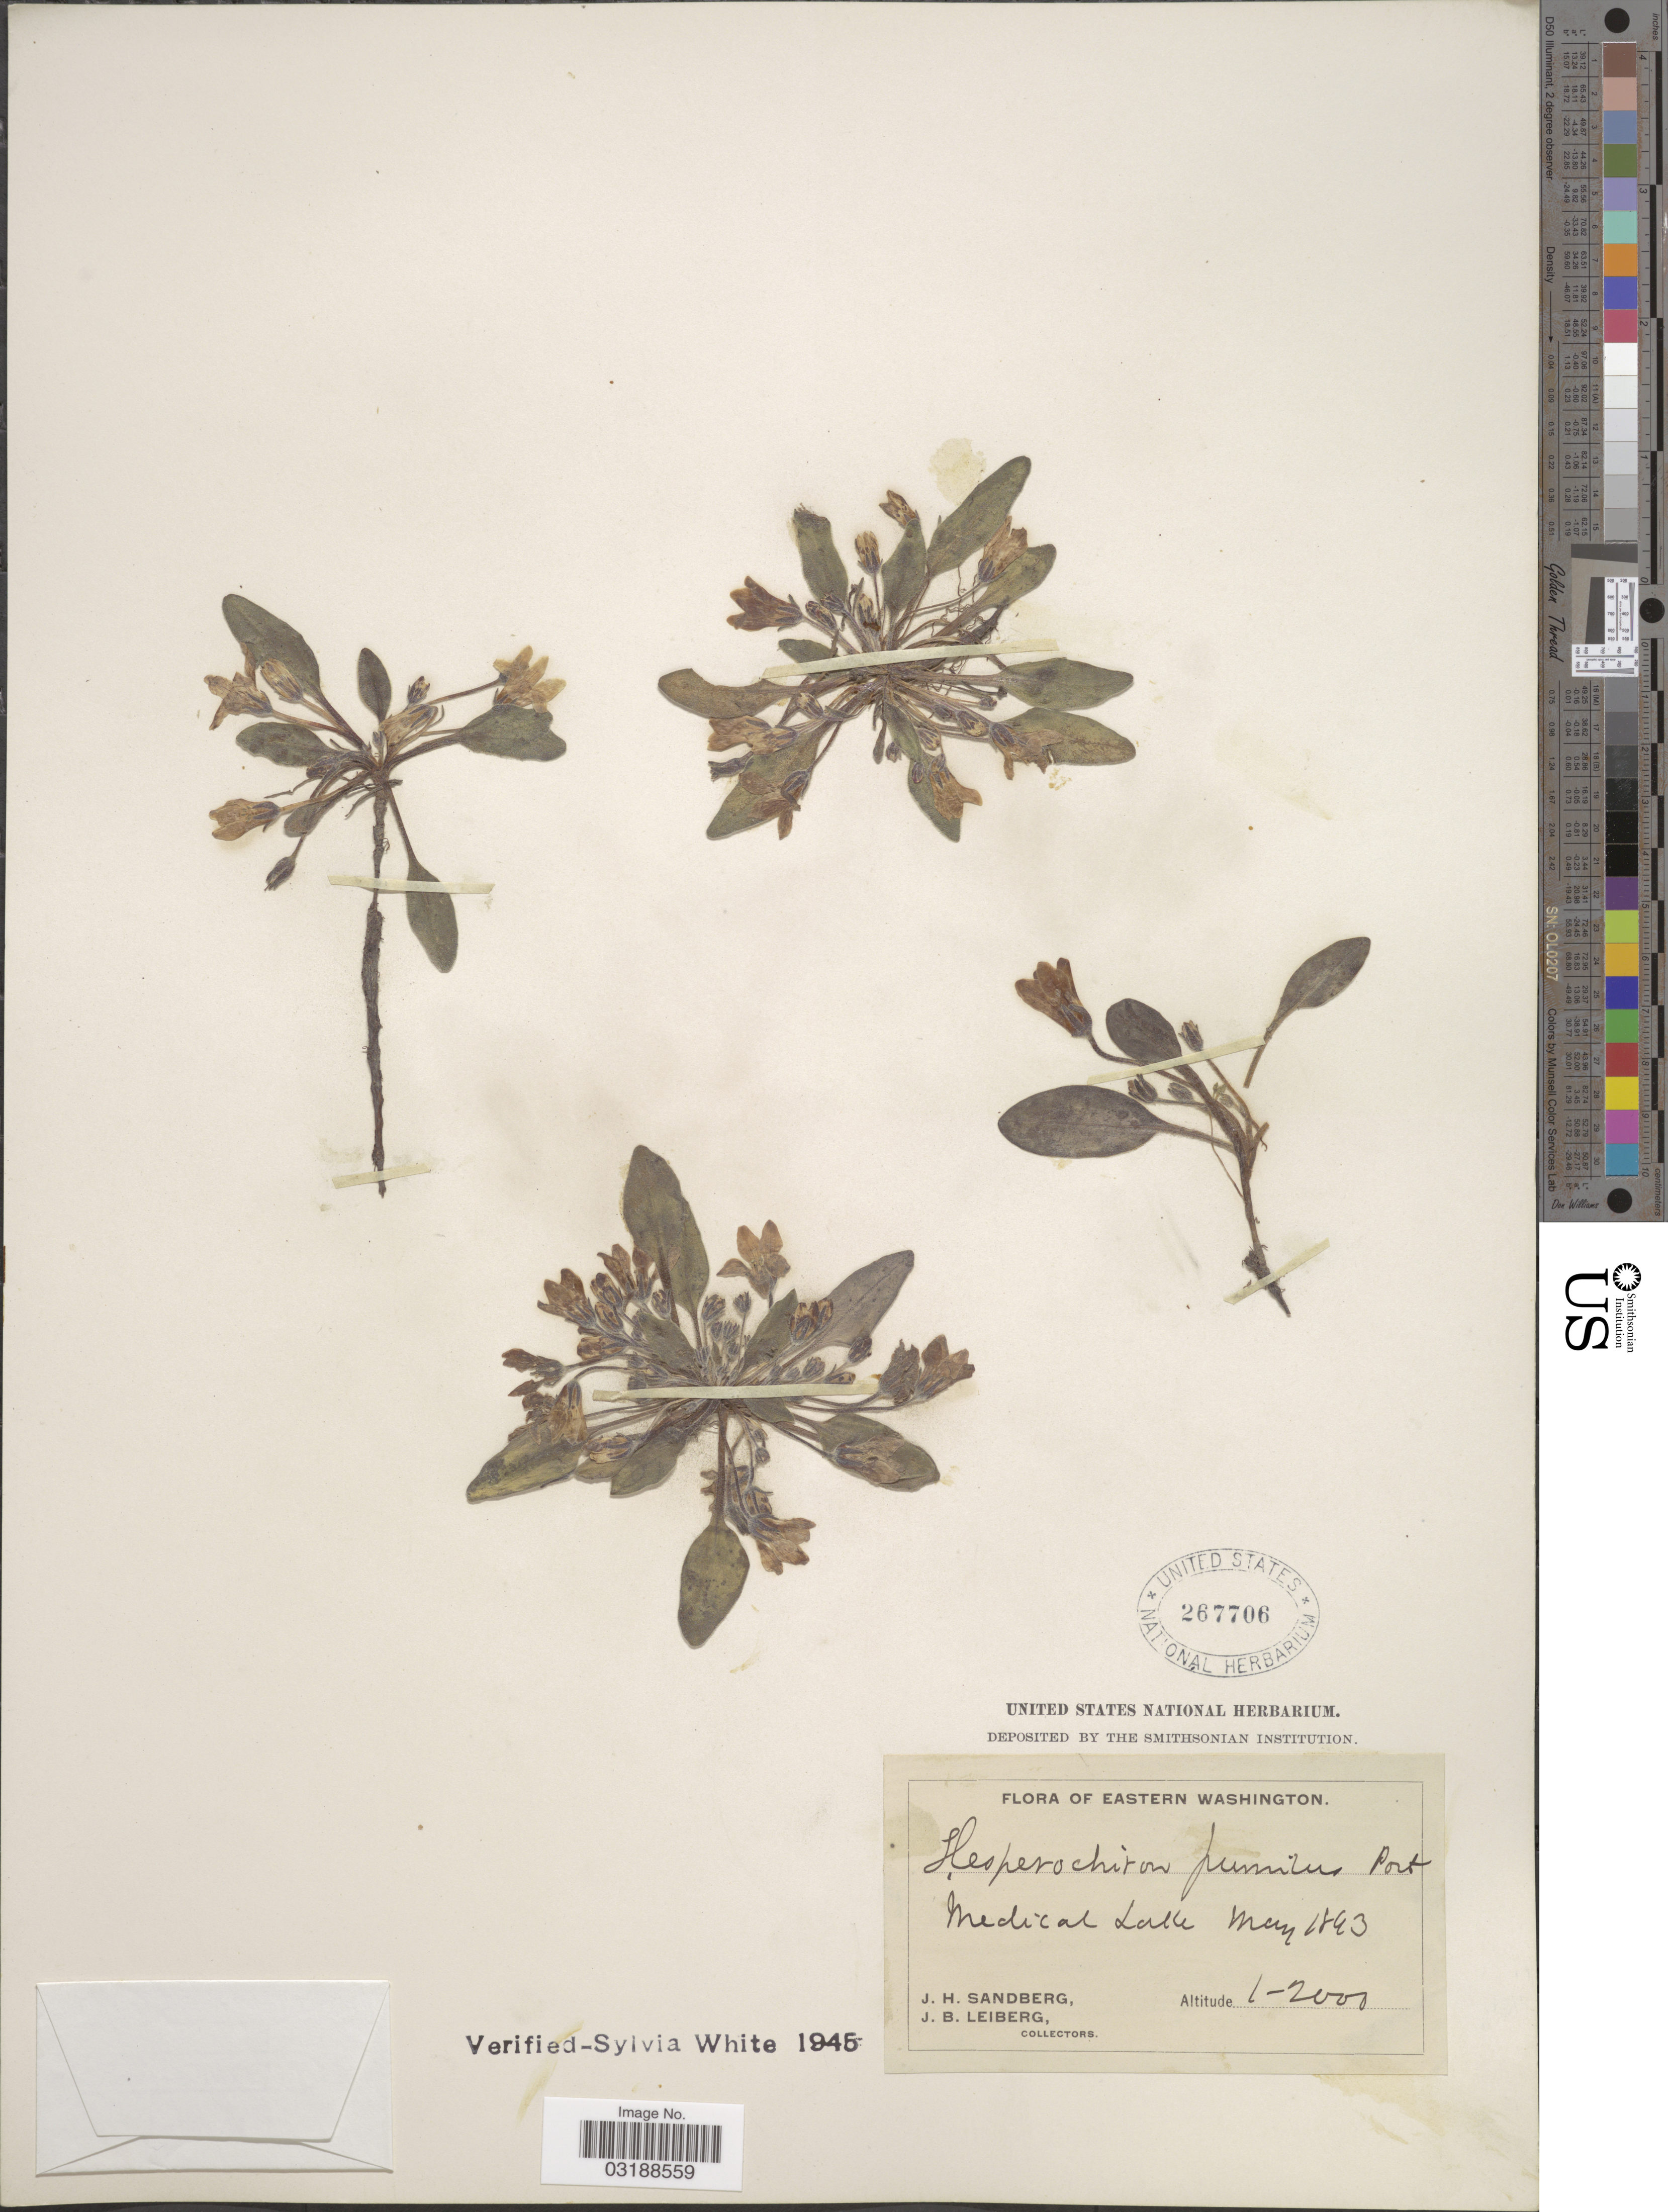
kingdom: Plantae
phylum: Tracheophyta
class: Magnoliopsida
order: Boraginales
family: Hydrophyllaceae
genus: Hesperochiron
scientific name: Hesperochiron pumilus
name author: (Griseb.) Porter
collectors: J. H. Sandberg & J. B. Leiberg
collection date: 1893-05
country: United States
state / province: Washington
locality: Eastern Washington, Medical Lake.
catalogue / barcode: US 267706